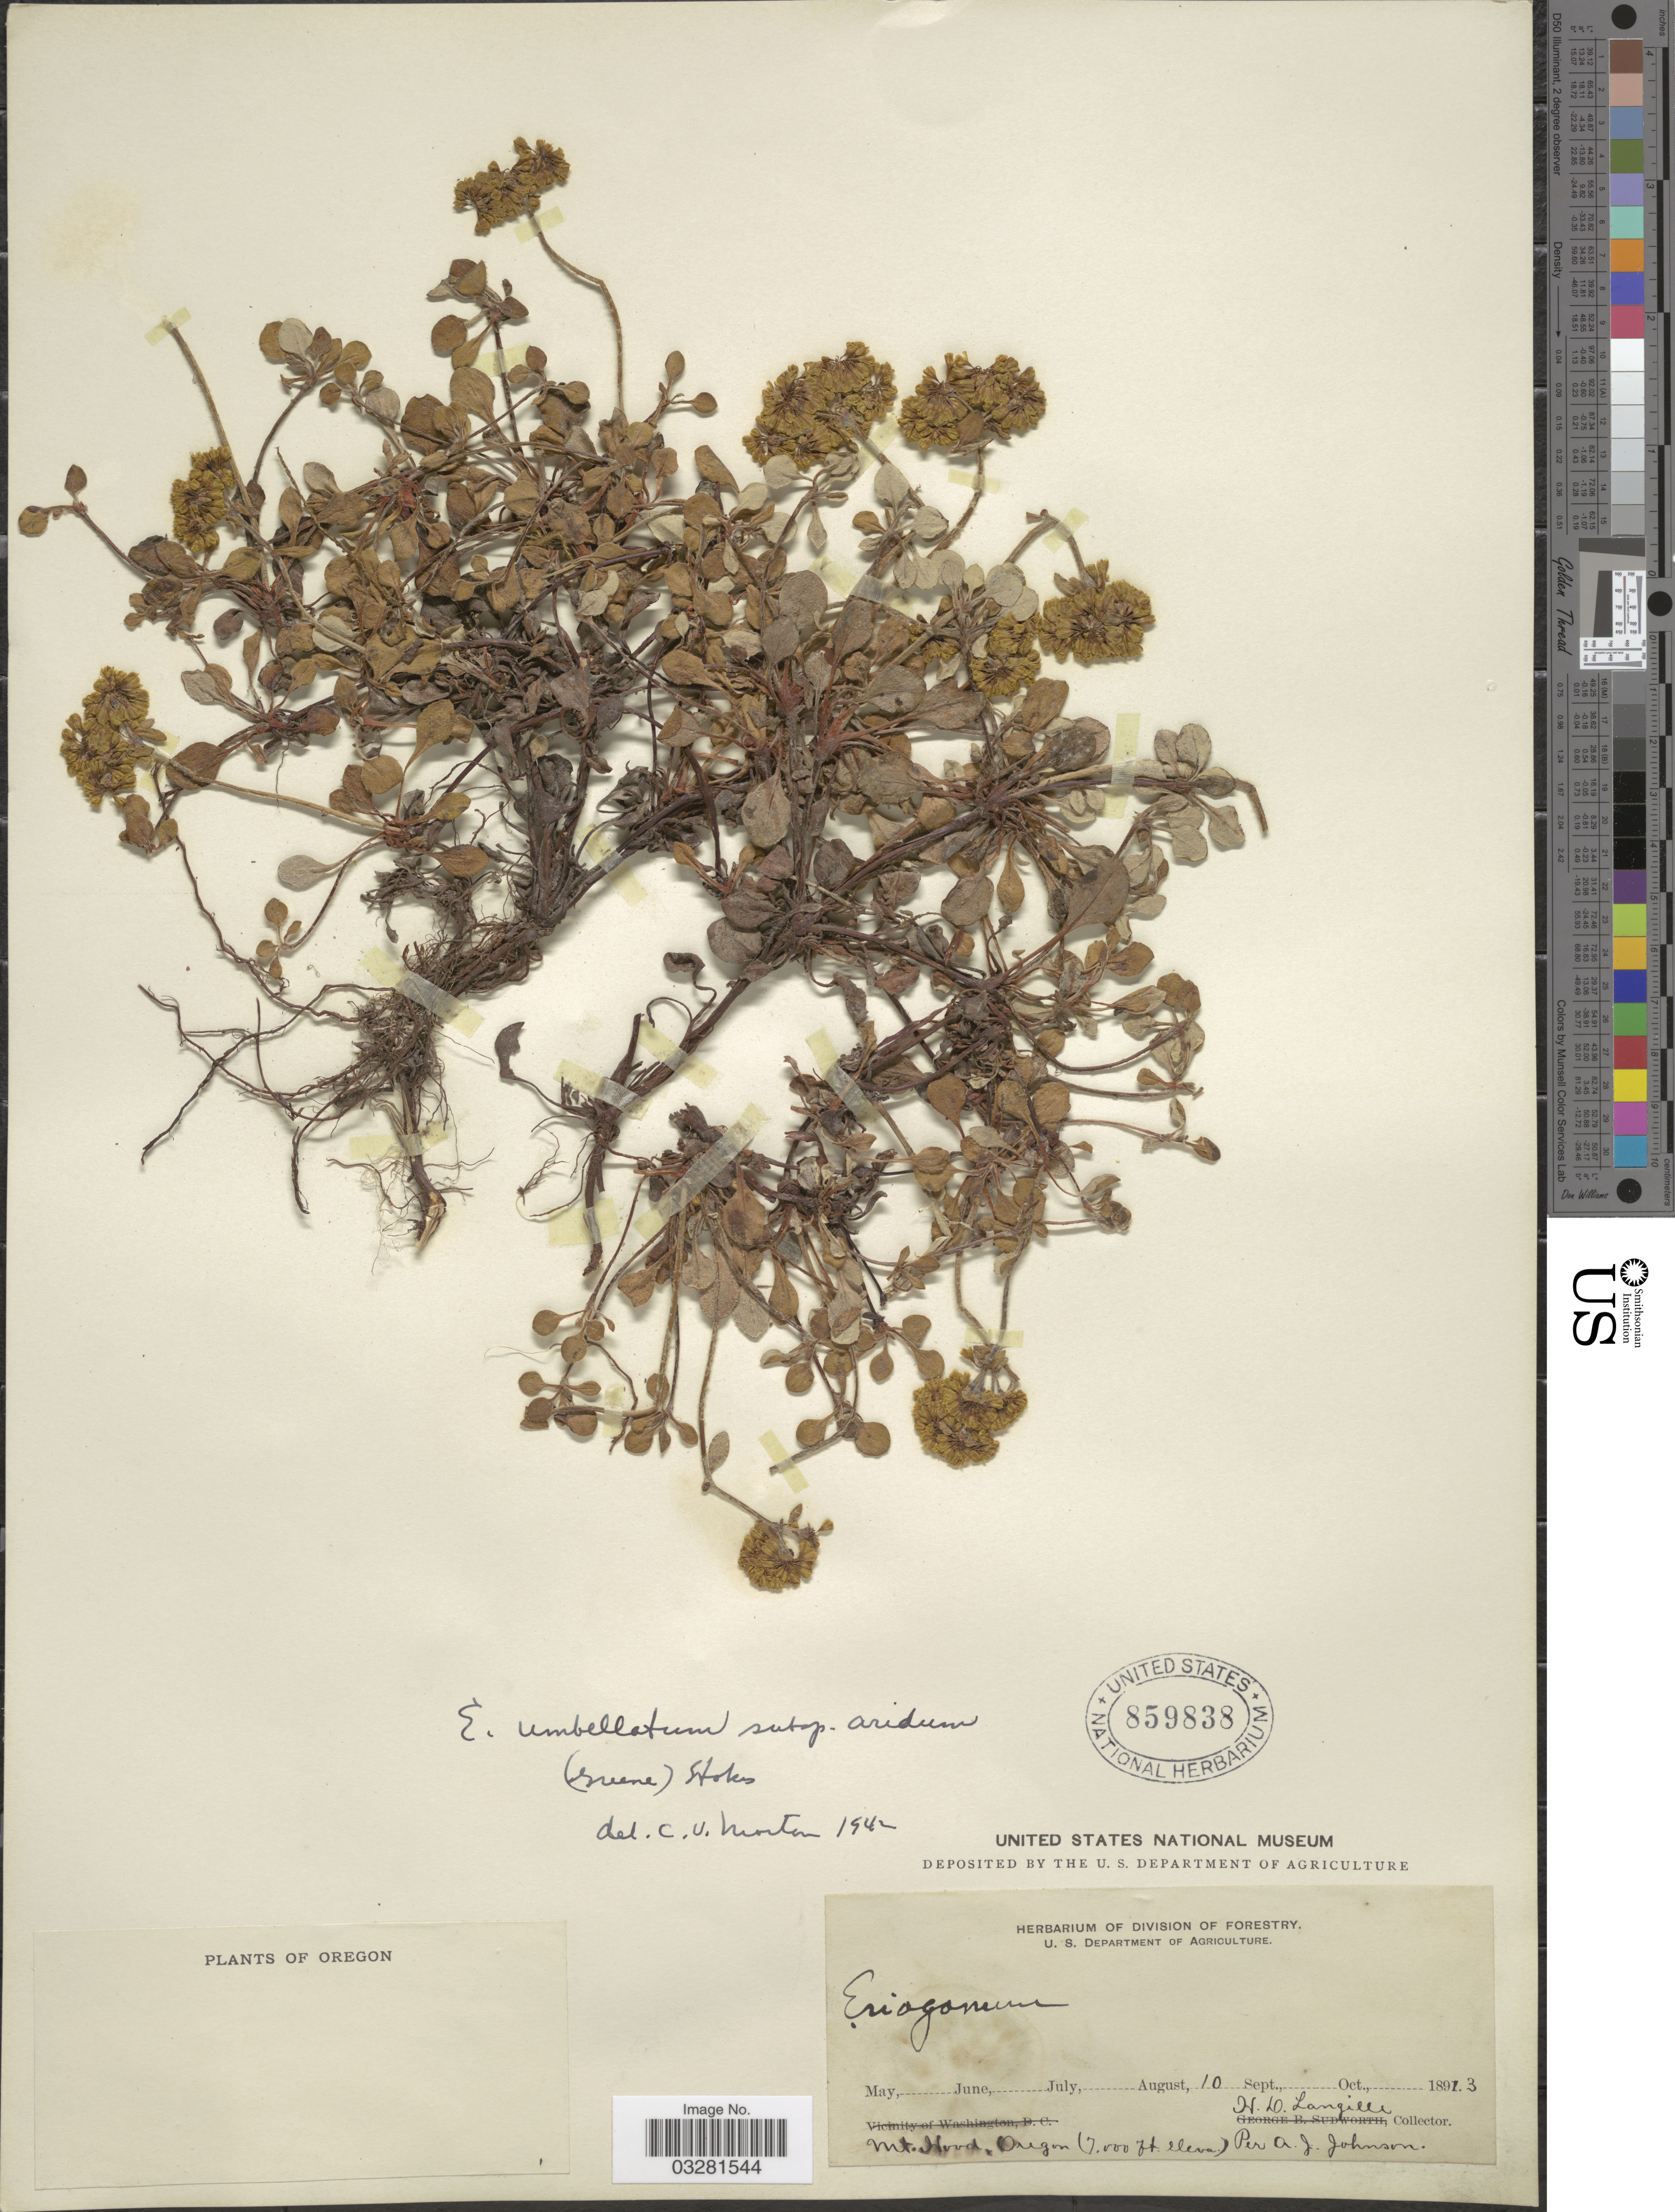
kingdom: Plantae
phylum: Tracheophyta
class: Magnoliopsida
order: Caryophyllales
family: Polygonaceae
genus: Eriogonum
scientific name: Eriogonum umbellatum var. haussknechtii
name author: (Dammer) M.E. Jones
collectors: H. Langille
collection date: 1893-08-10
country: United States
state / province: Oregon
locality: Mt. Hood.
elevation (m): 2134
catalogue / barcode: US 859838